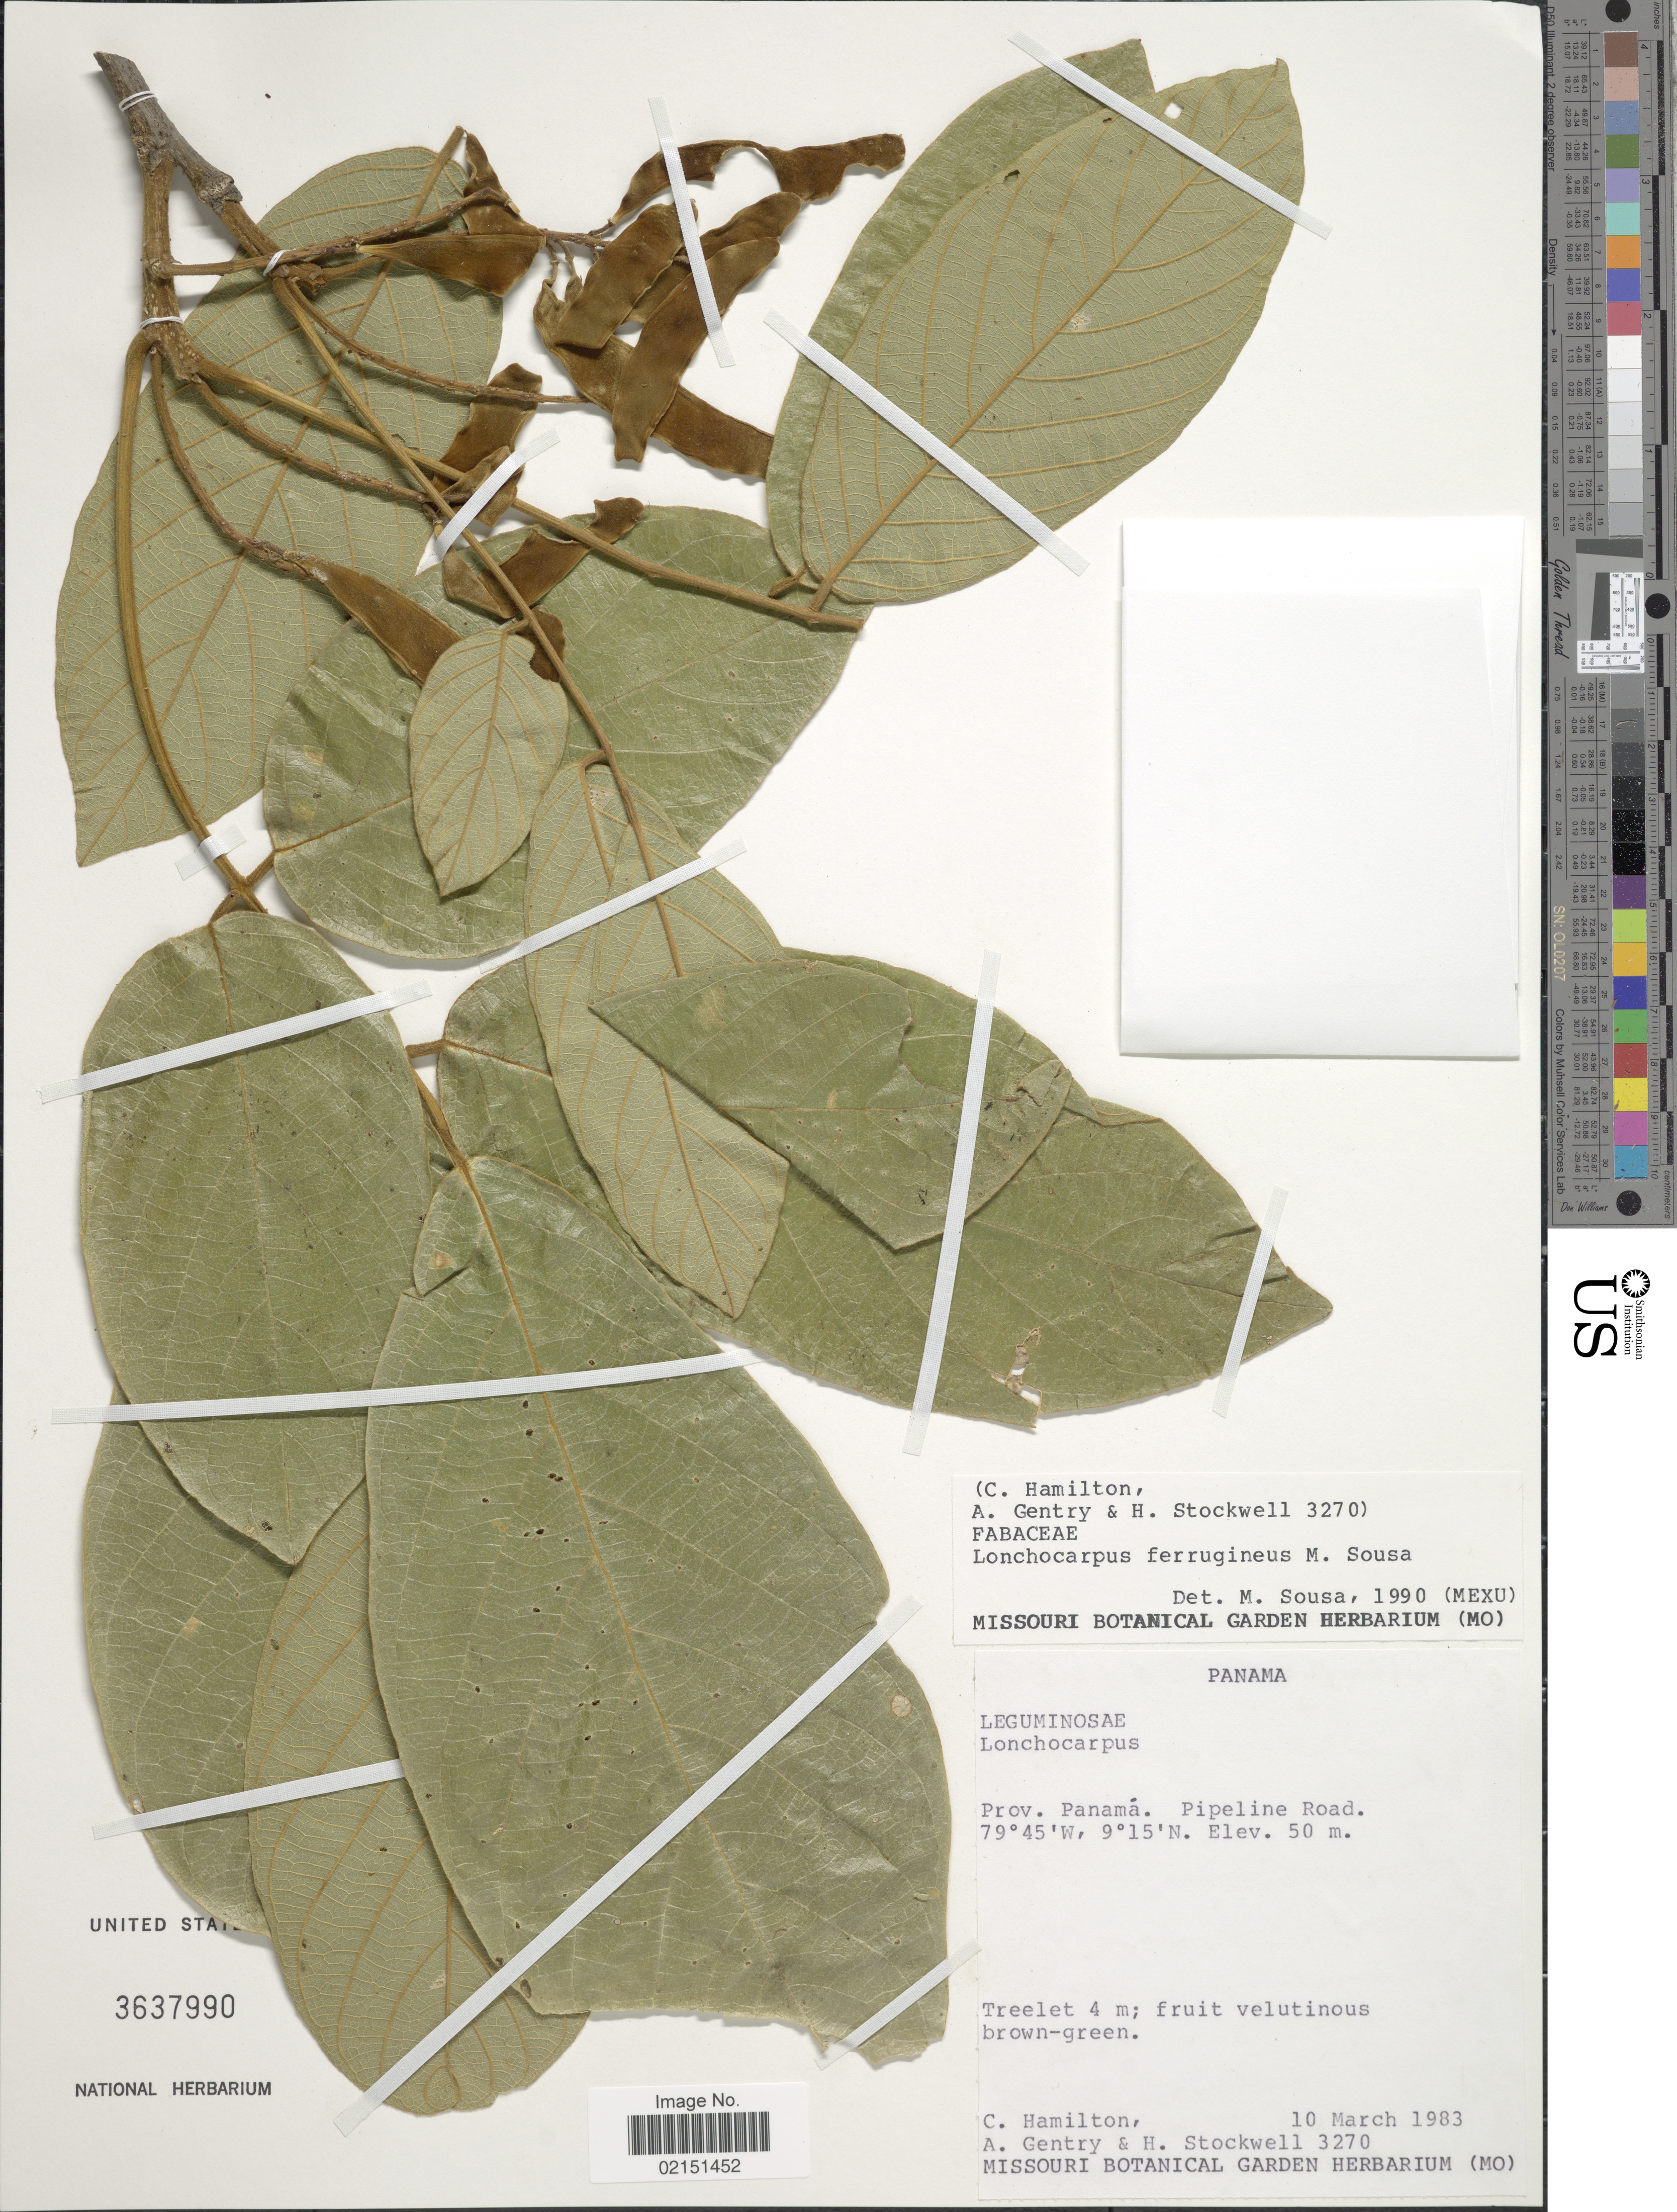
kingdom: Plantae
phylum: Tracheophyta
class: Magnoliopsida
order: Fabales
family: Fabaceae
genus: Lonchocarpus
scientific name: Lonchocarpus ferrugineus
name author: M. Sousa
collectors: C. Hamilton, A. H. Gentry & H. Stockwell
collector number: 3270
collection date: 1983-03-10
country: Panama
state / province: Panamá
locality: Prov. Panama, Pipeline Road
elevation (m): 50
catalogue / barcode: US 3637990